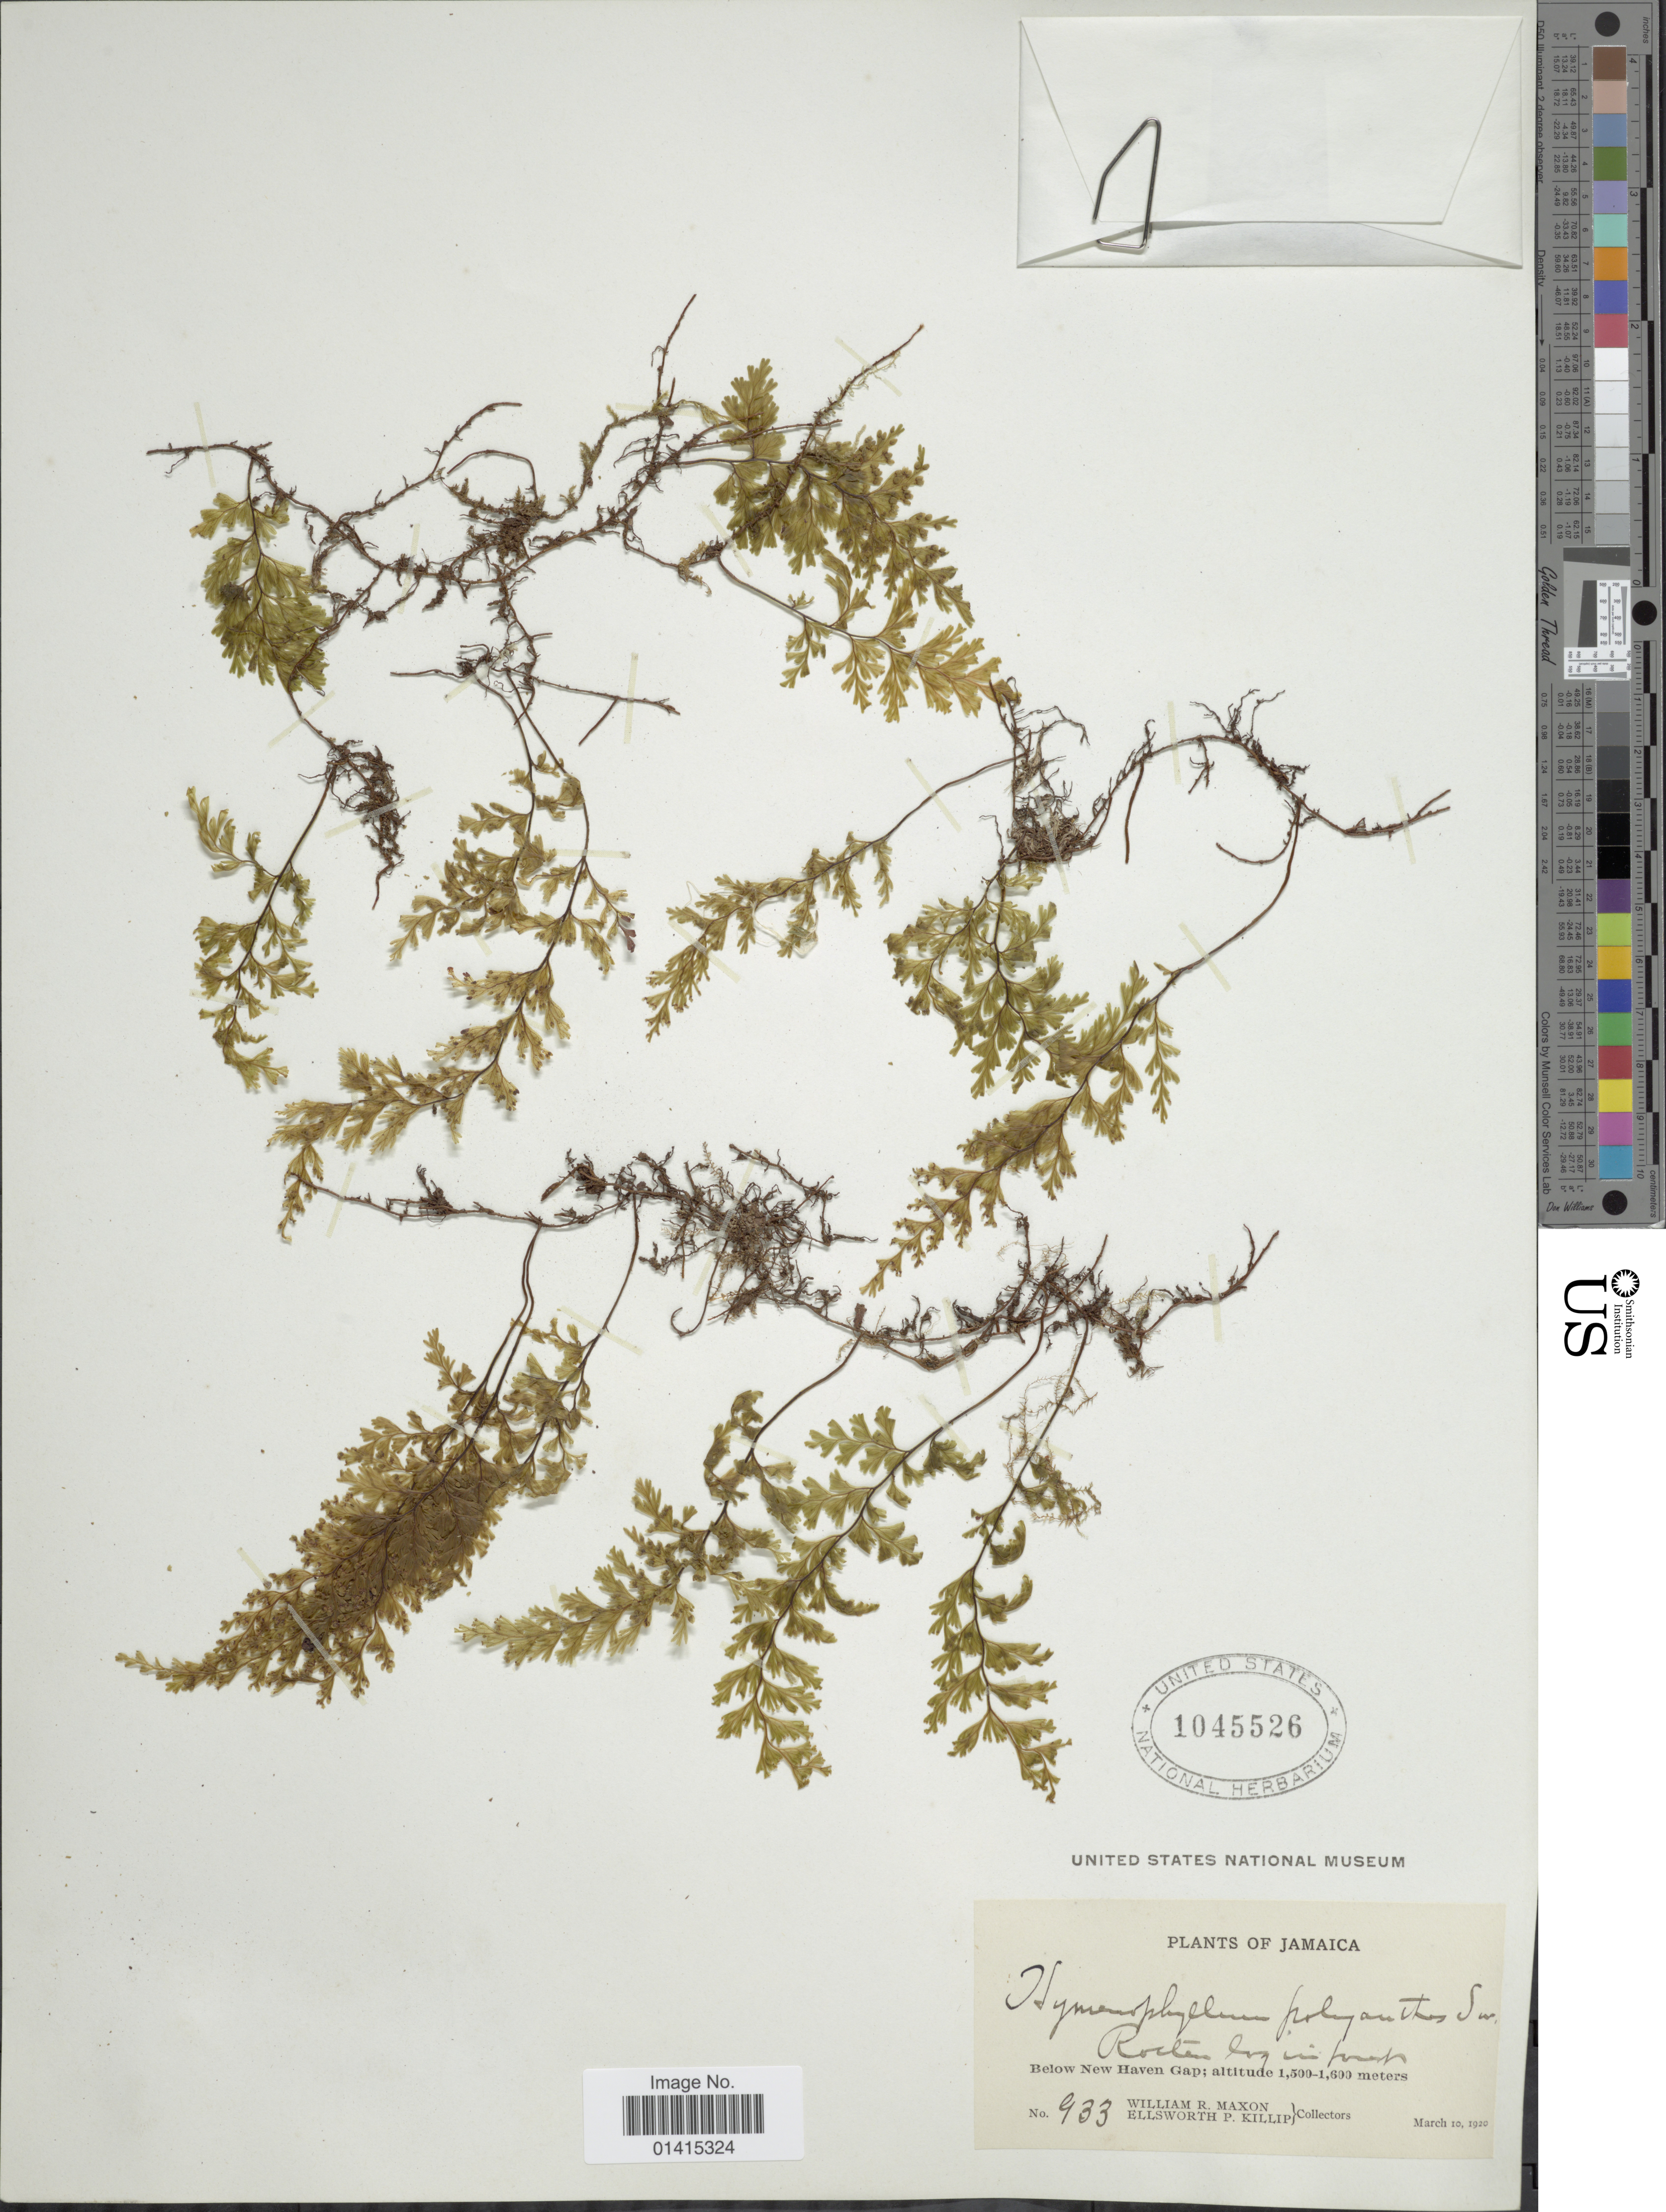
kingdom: Plantae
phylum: Tracheophyta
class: Polypodiopsida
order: Hymenophyllales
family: Hymenophyllaceae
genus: Hymenophyllum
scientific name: Hymenophyllum polyanthos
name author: (Sw.) Sw.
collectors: W. R. Maxon & E. P. Killip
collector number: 933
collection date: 1920-03-10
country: Jamaica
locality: Below New Haven Gap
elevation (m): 1500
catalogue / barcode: US 1045526